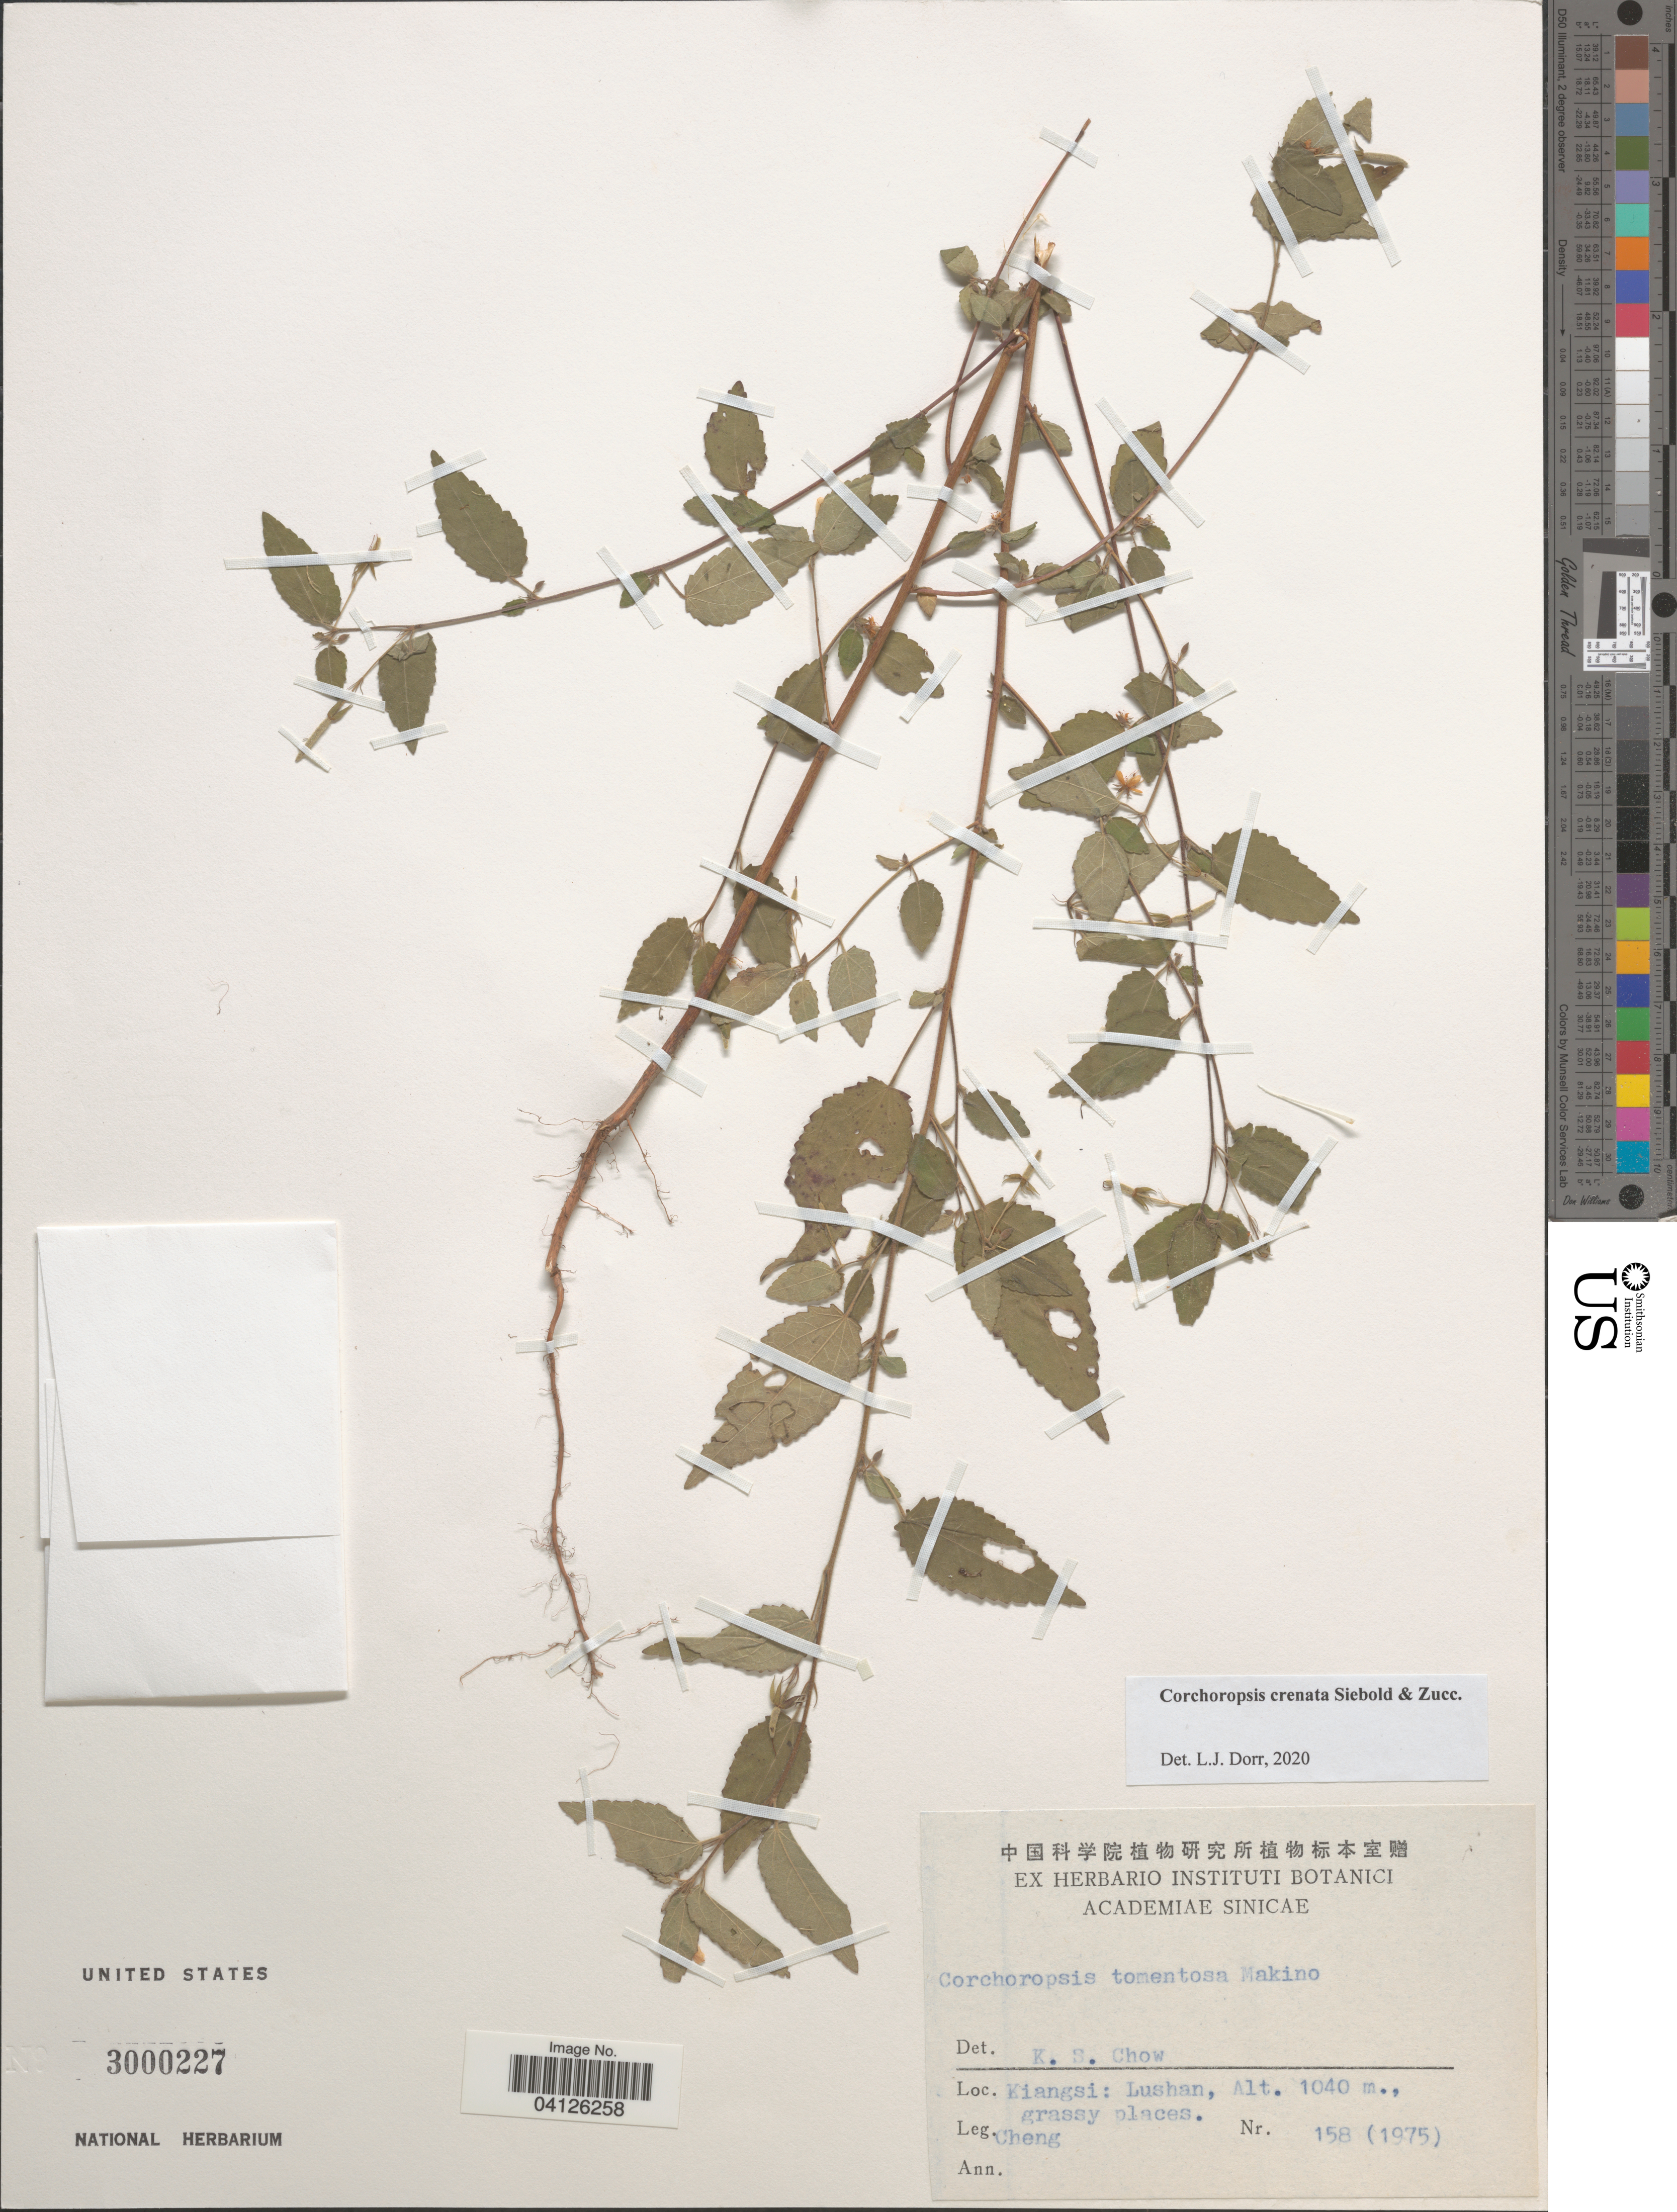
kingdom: Plantae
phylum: Tracheophyta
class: Magnoliopsida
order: Malvales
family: Malvaceae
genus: Corchoropsis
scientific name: Corchoropsis crenata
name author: Siebold & Zucc.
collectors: -. Cheng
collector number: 158(1975)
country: China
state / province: Jiangxi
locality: Kiangsi: Lushan.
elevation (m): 1040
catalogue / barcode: US 3000227